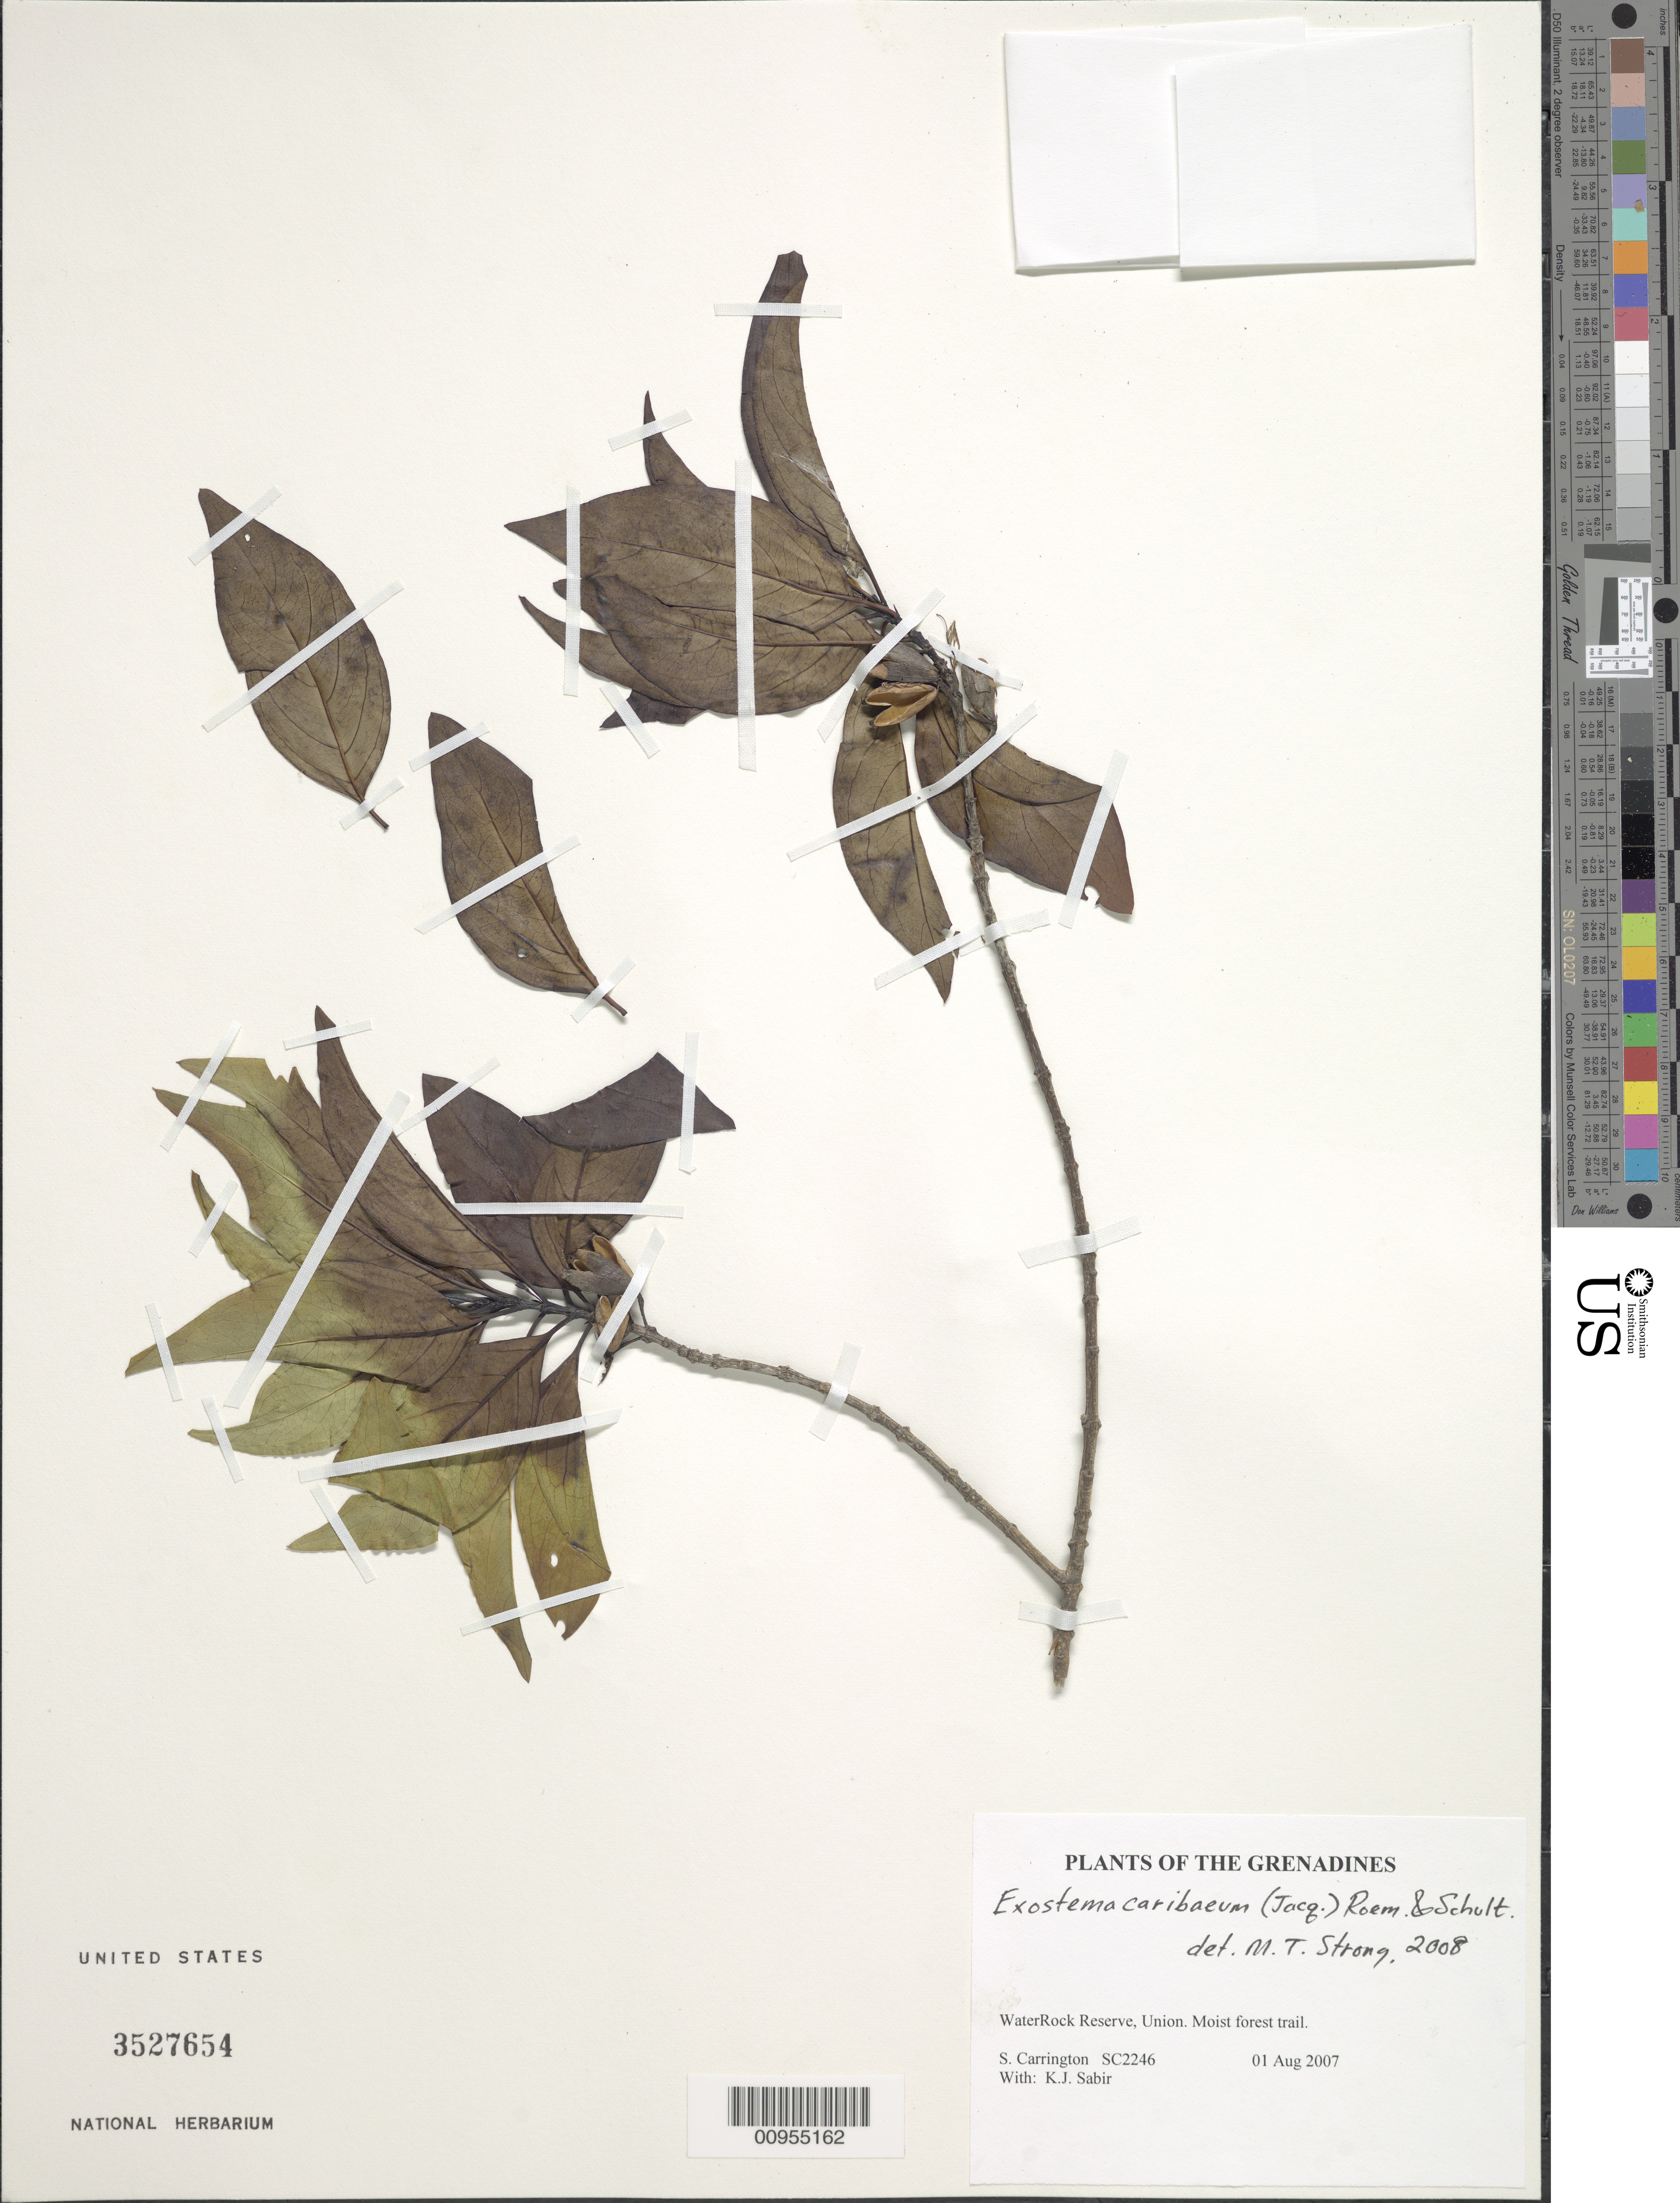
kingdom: Plantae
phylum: Tracheophyta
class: Magnoliopsida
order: Gentianales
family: Rubiaceae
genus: Exostema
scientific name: Exostema caribaeum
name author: (Jacq.) Roem. & Schult.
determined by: Strong, M. T., (US), Smithsonian Institution - National Museum of Natural History (UNITED STATES)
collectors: C. M. S. Carrington & K. Sabir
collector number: SC 2246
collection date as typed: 01 Aug 2007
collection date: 2007-08-01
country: St. Vincent - Grenadines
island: Union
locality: WaterRock Reserve, Union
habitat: moist forest trail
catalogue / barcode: US 3527654